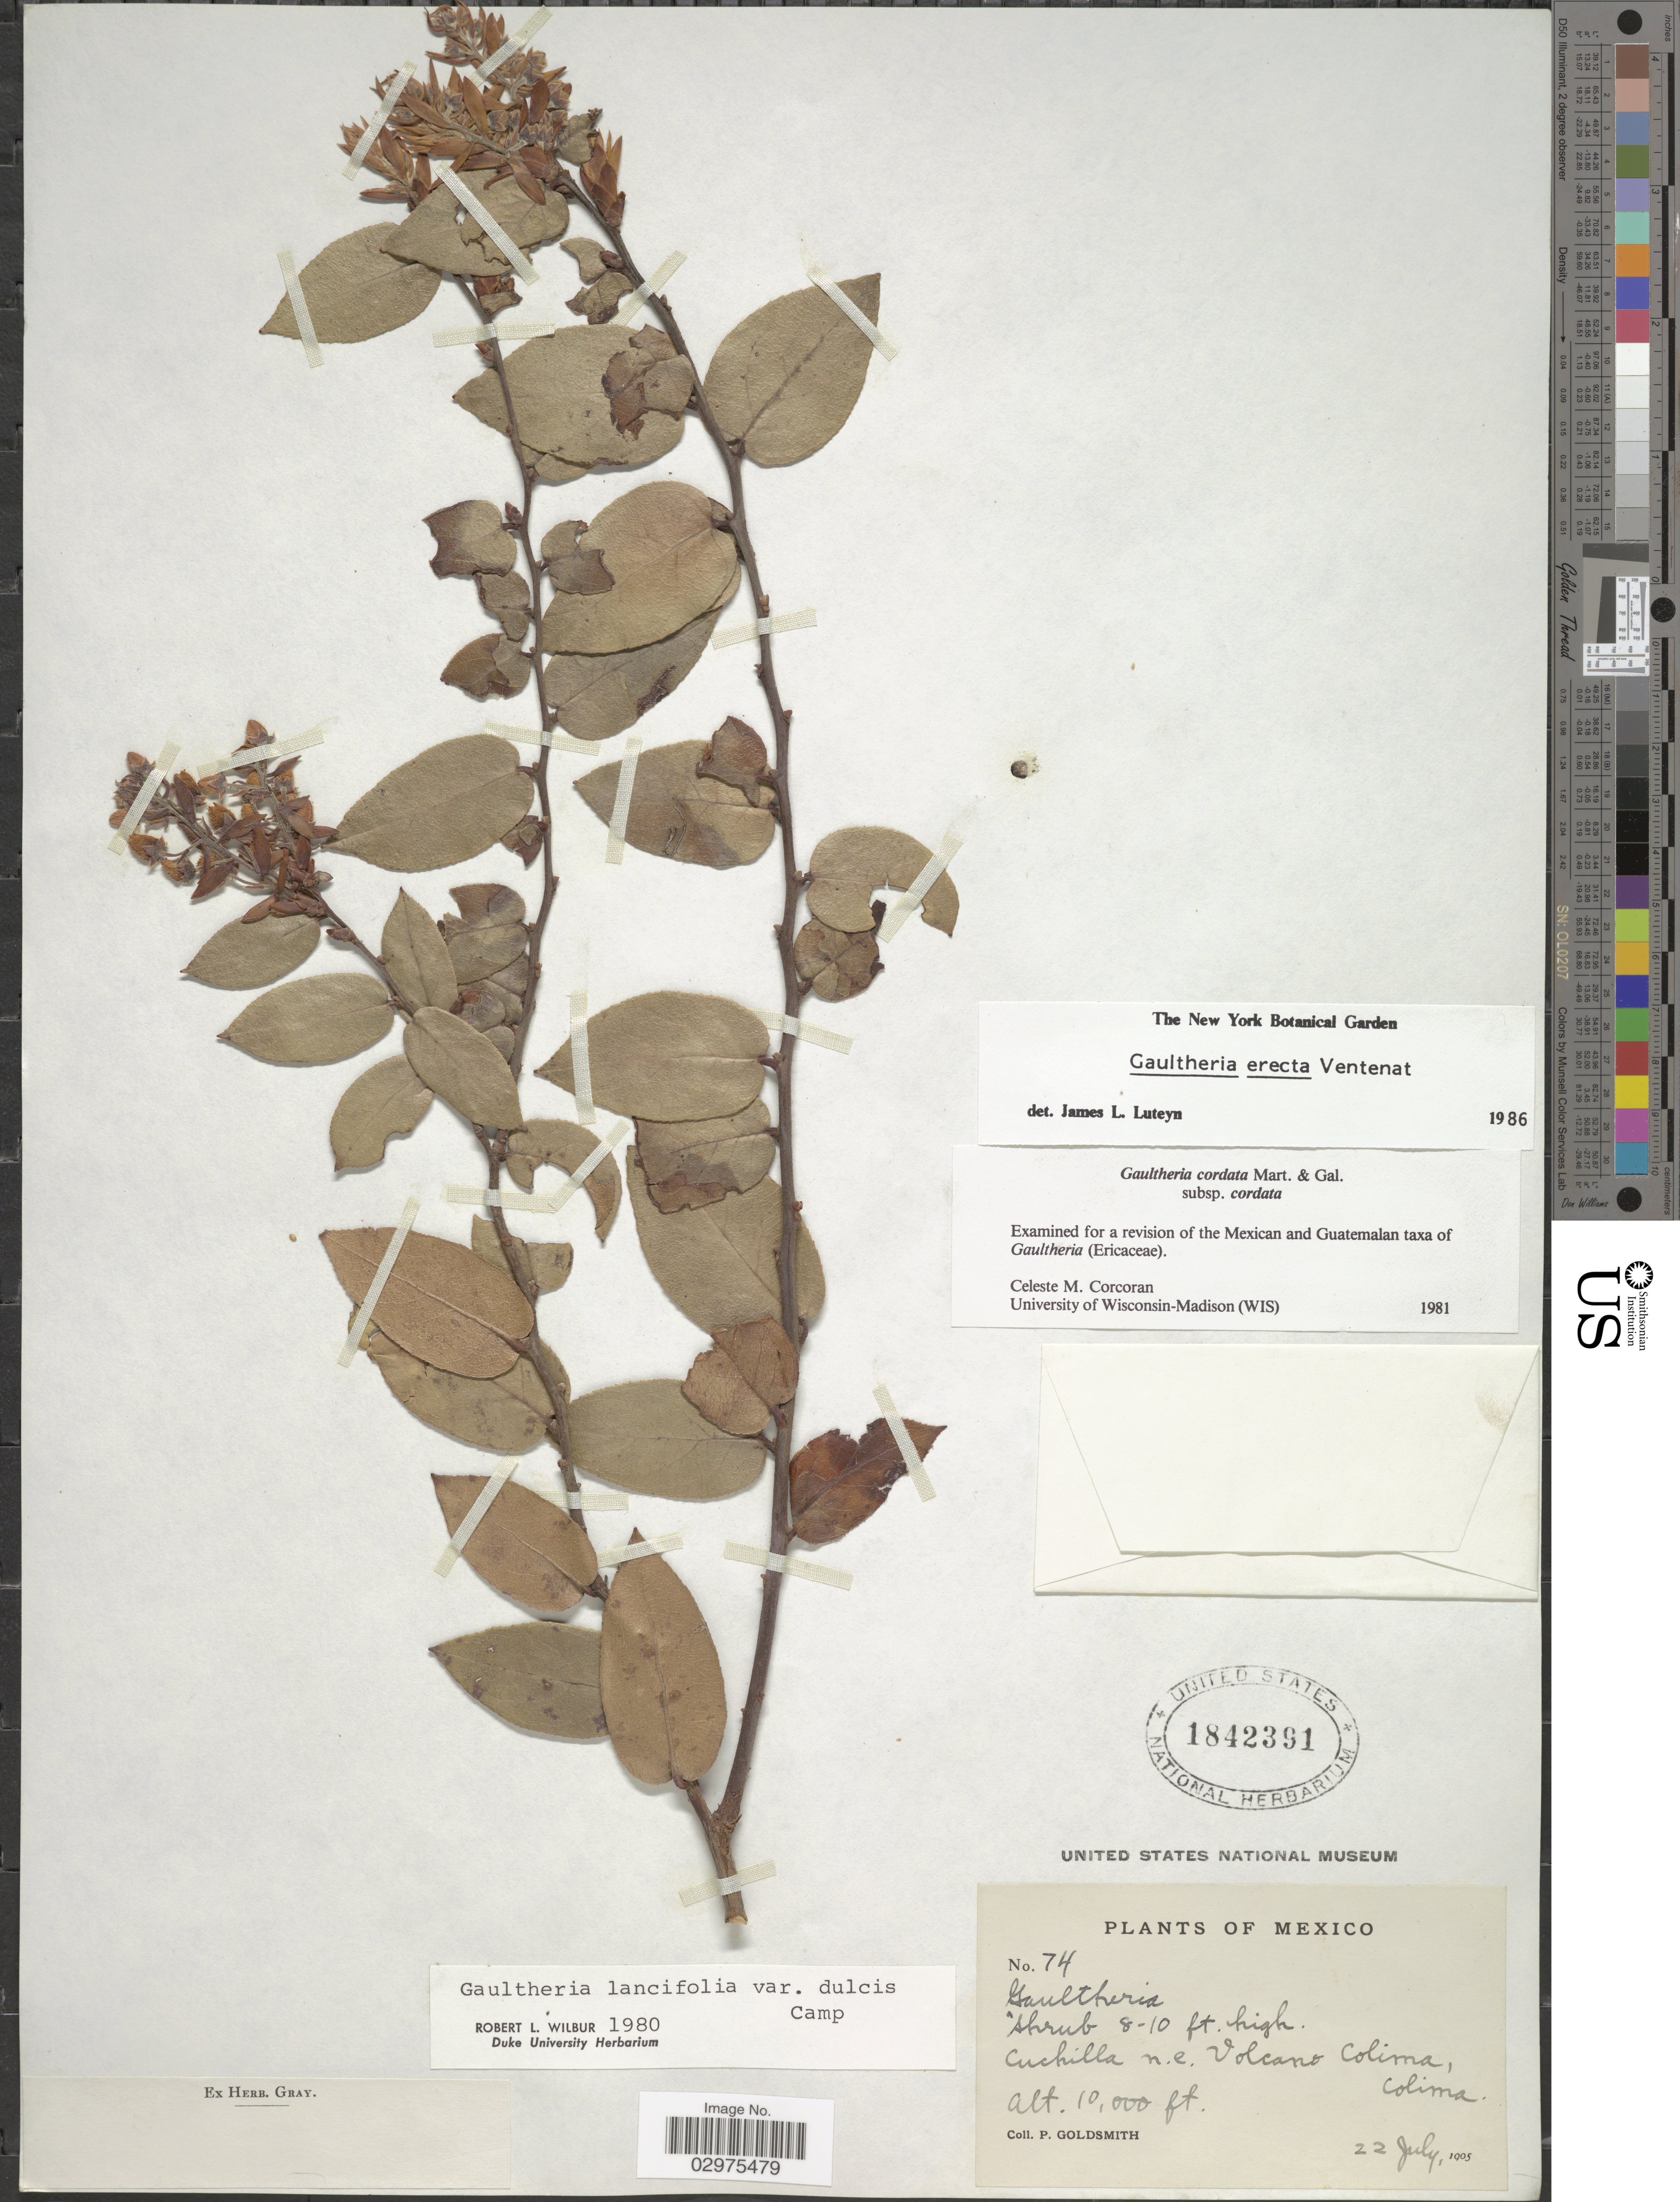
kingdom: Plantae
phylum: Tracheophyta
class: Magnoliopsida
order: Ericales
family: Ericaceae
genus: Gaultheria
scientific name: Gaultheria erecta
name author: Vent.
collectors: P. Goldsmith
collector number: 74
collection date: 1905-07-22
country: Mexico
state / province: Colima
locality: Cuchilla n.e. Volcano Colima.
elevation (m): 3048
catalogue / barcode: US 1842391